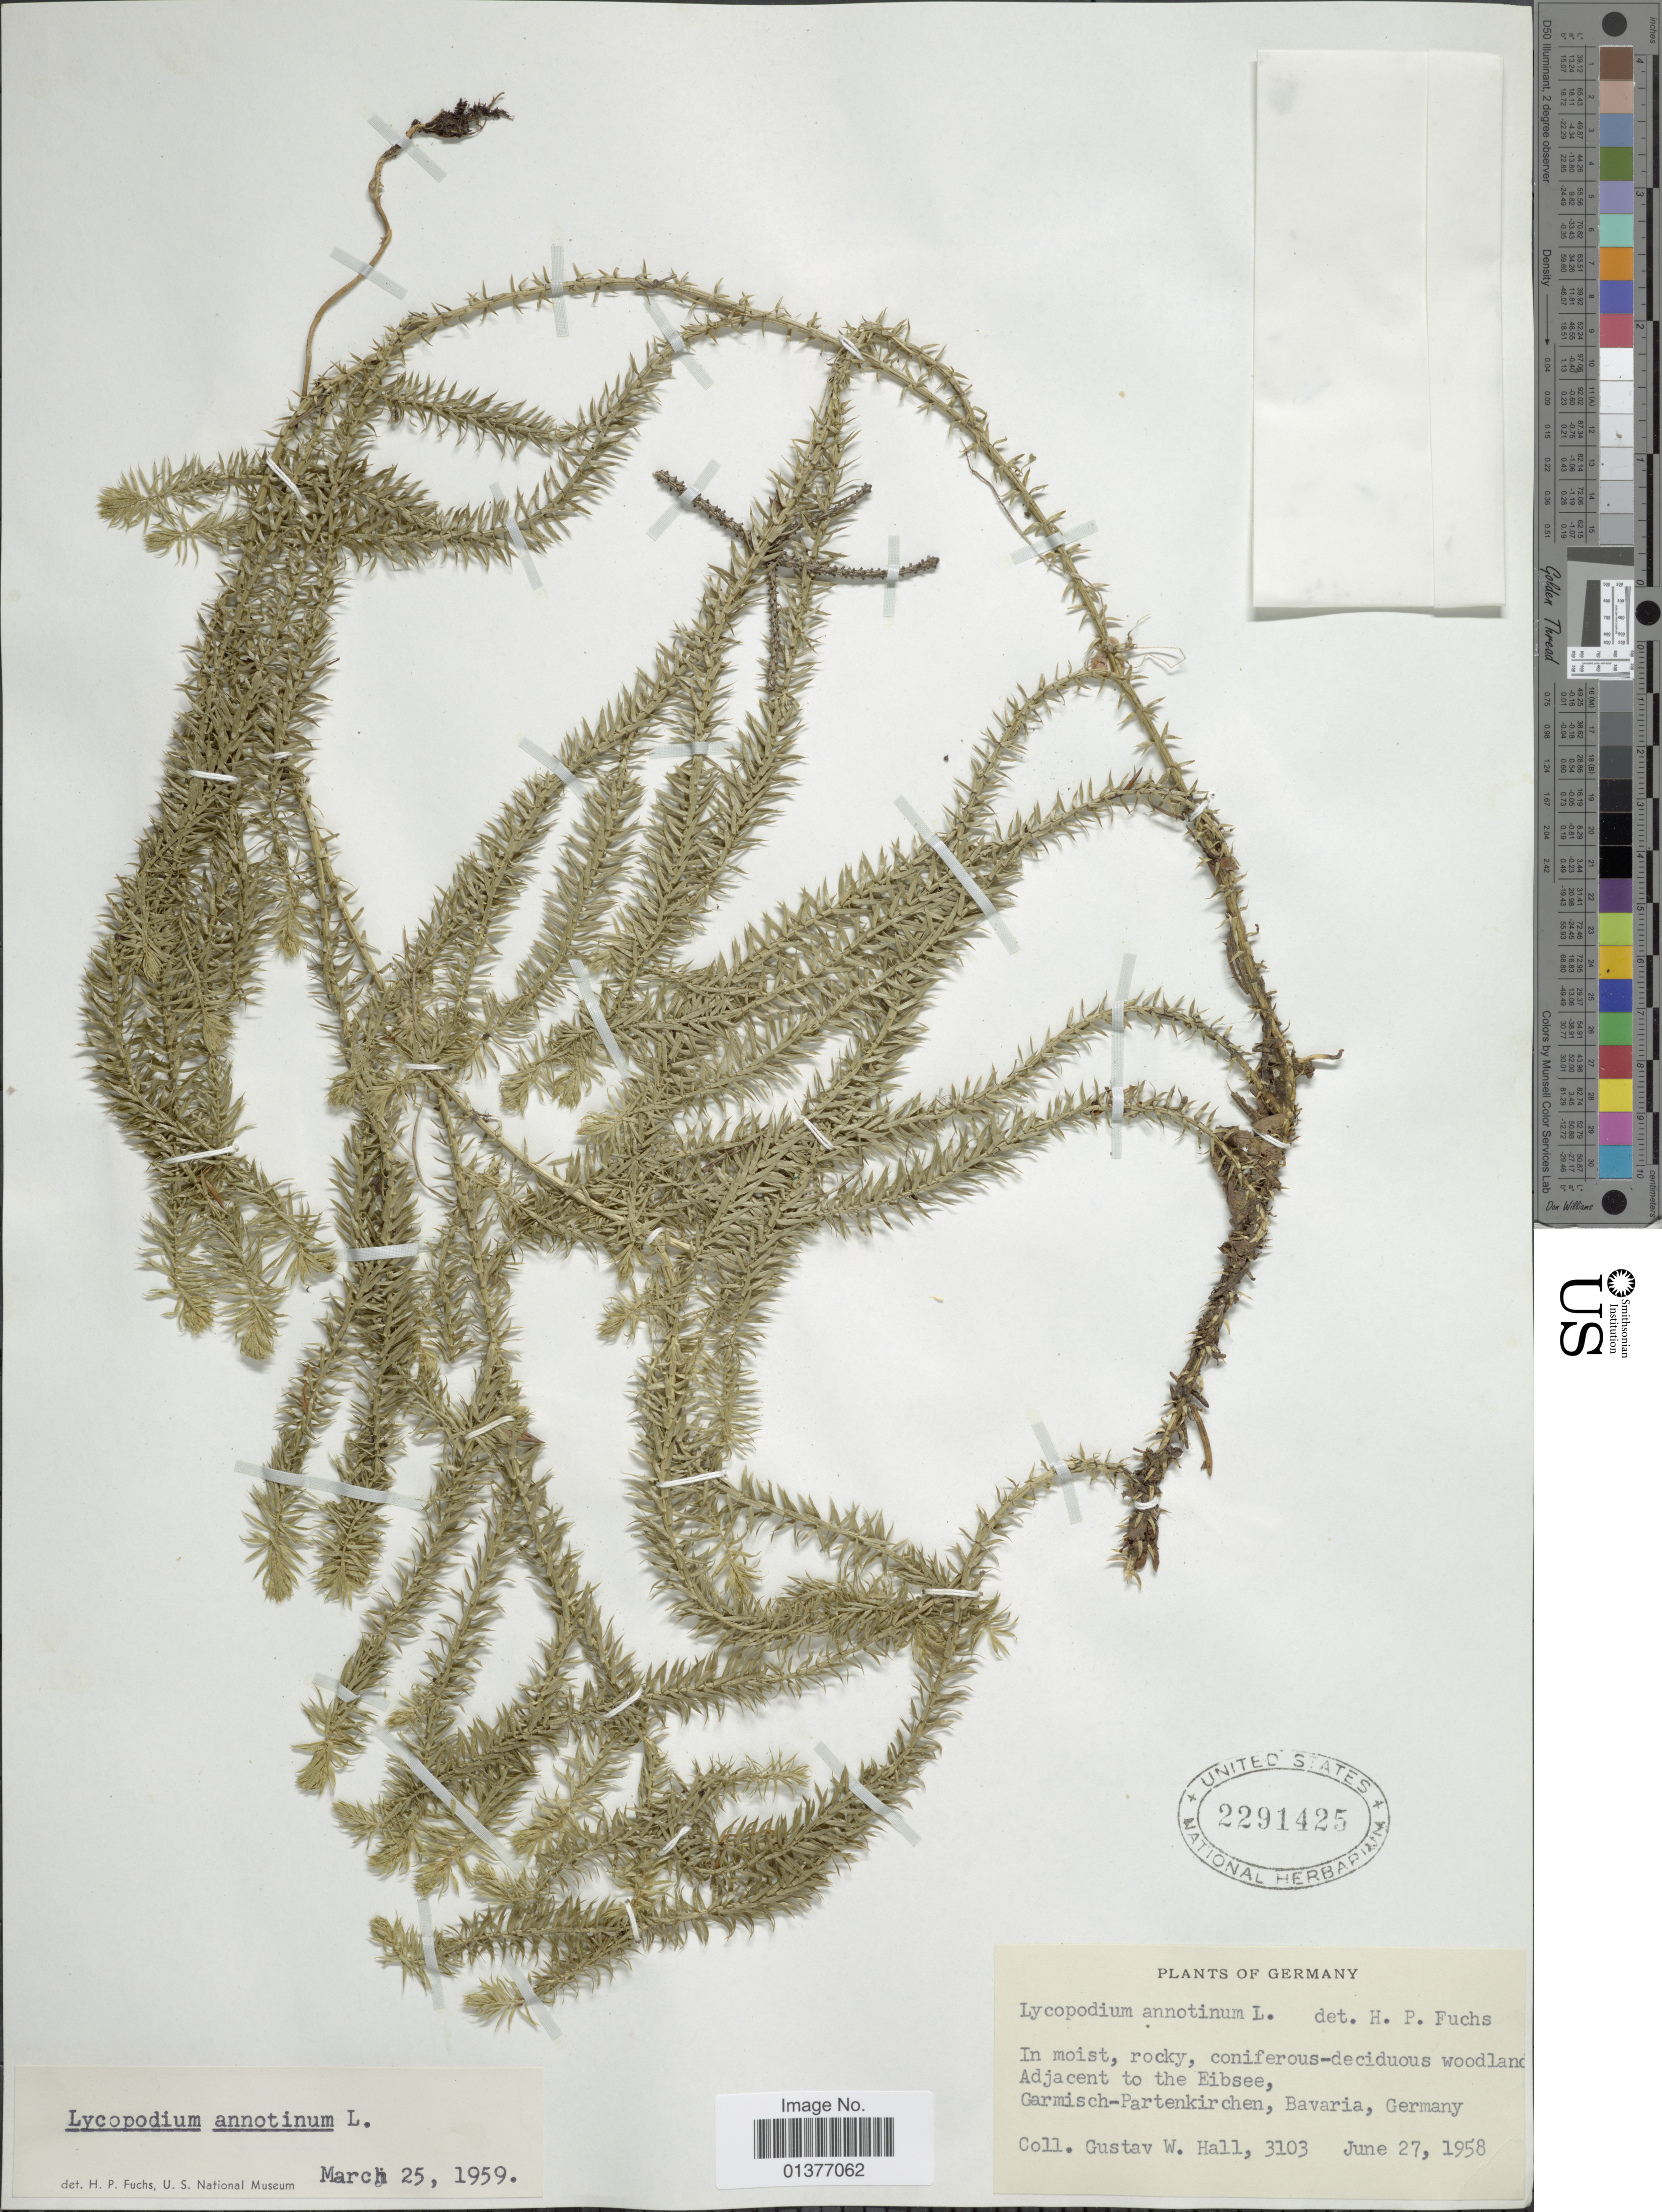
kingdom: Plantae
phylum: Tracheophyta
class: Lycopodiopsida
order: Lycopodiales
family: Lycopodiaceae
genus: Spinulum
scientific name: Spinulum annotinum subsp. annotinum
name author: (L.) A. Haines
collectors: G. Hall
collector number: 3103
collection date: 1958-06-27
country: Germany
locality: Adjacent to the Eibsee, Garmisch-Partenkirchen, Bavaria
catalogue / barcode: US 2291425